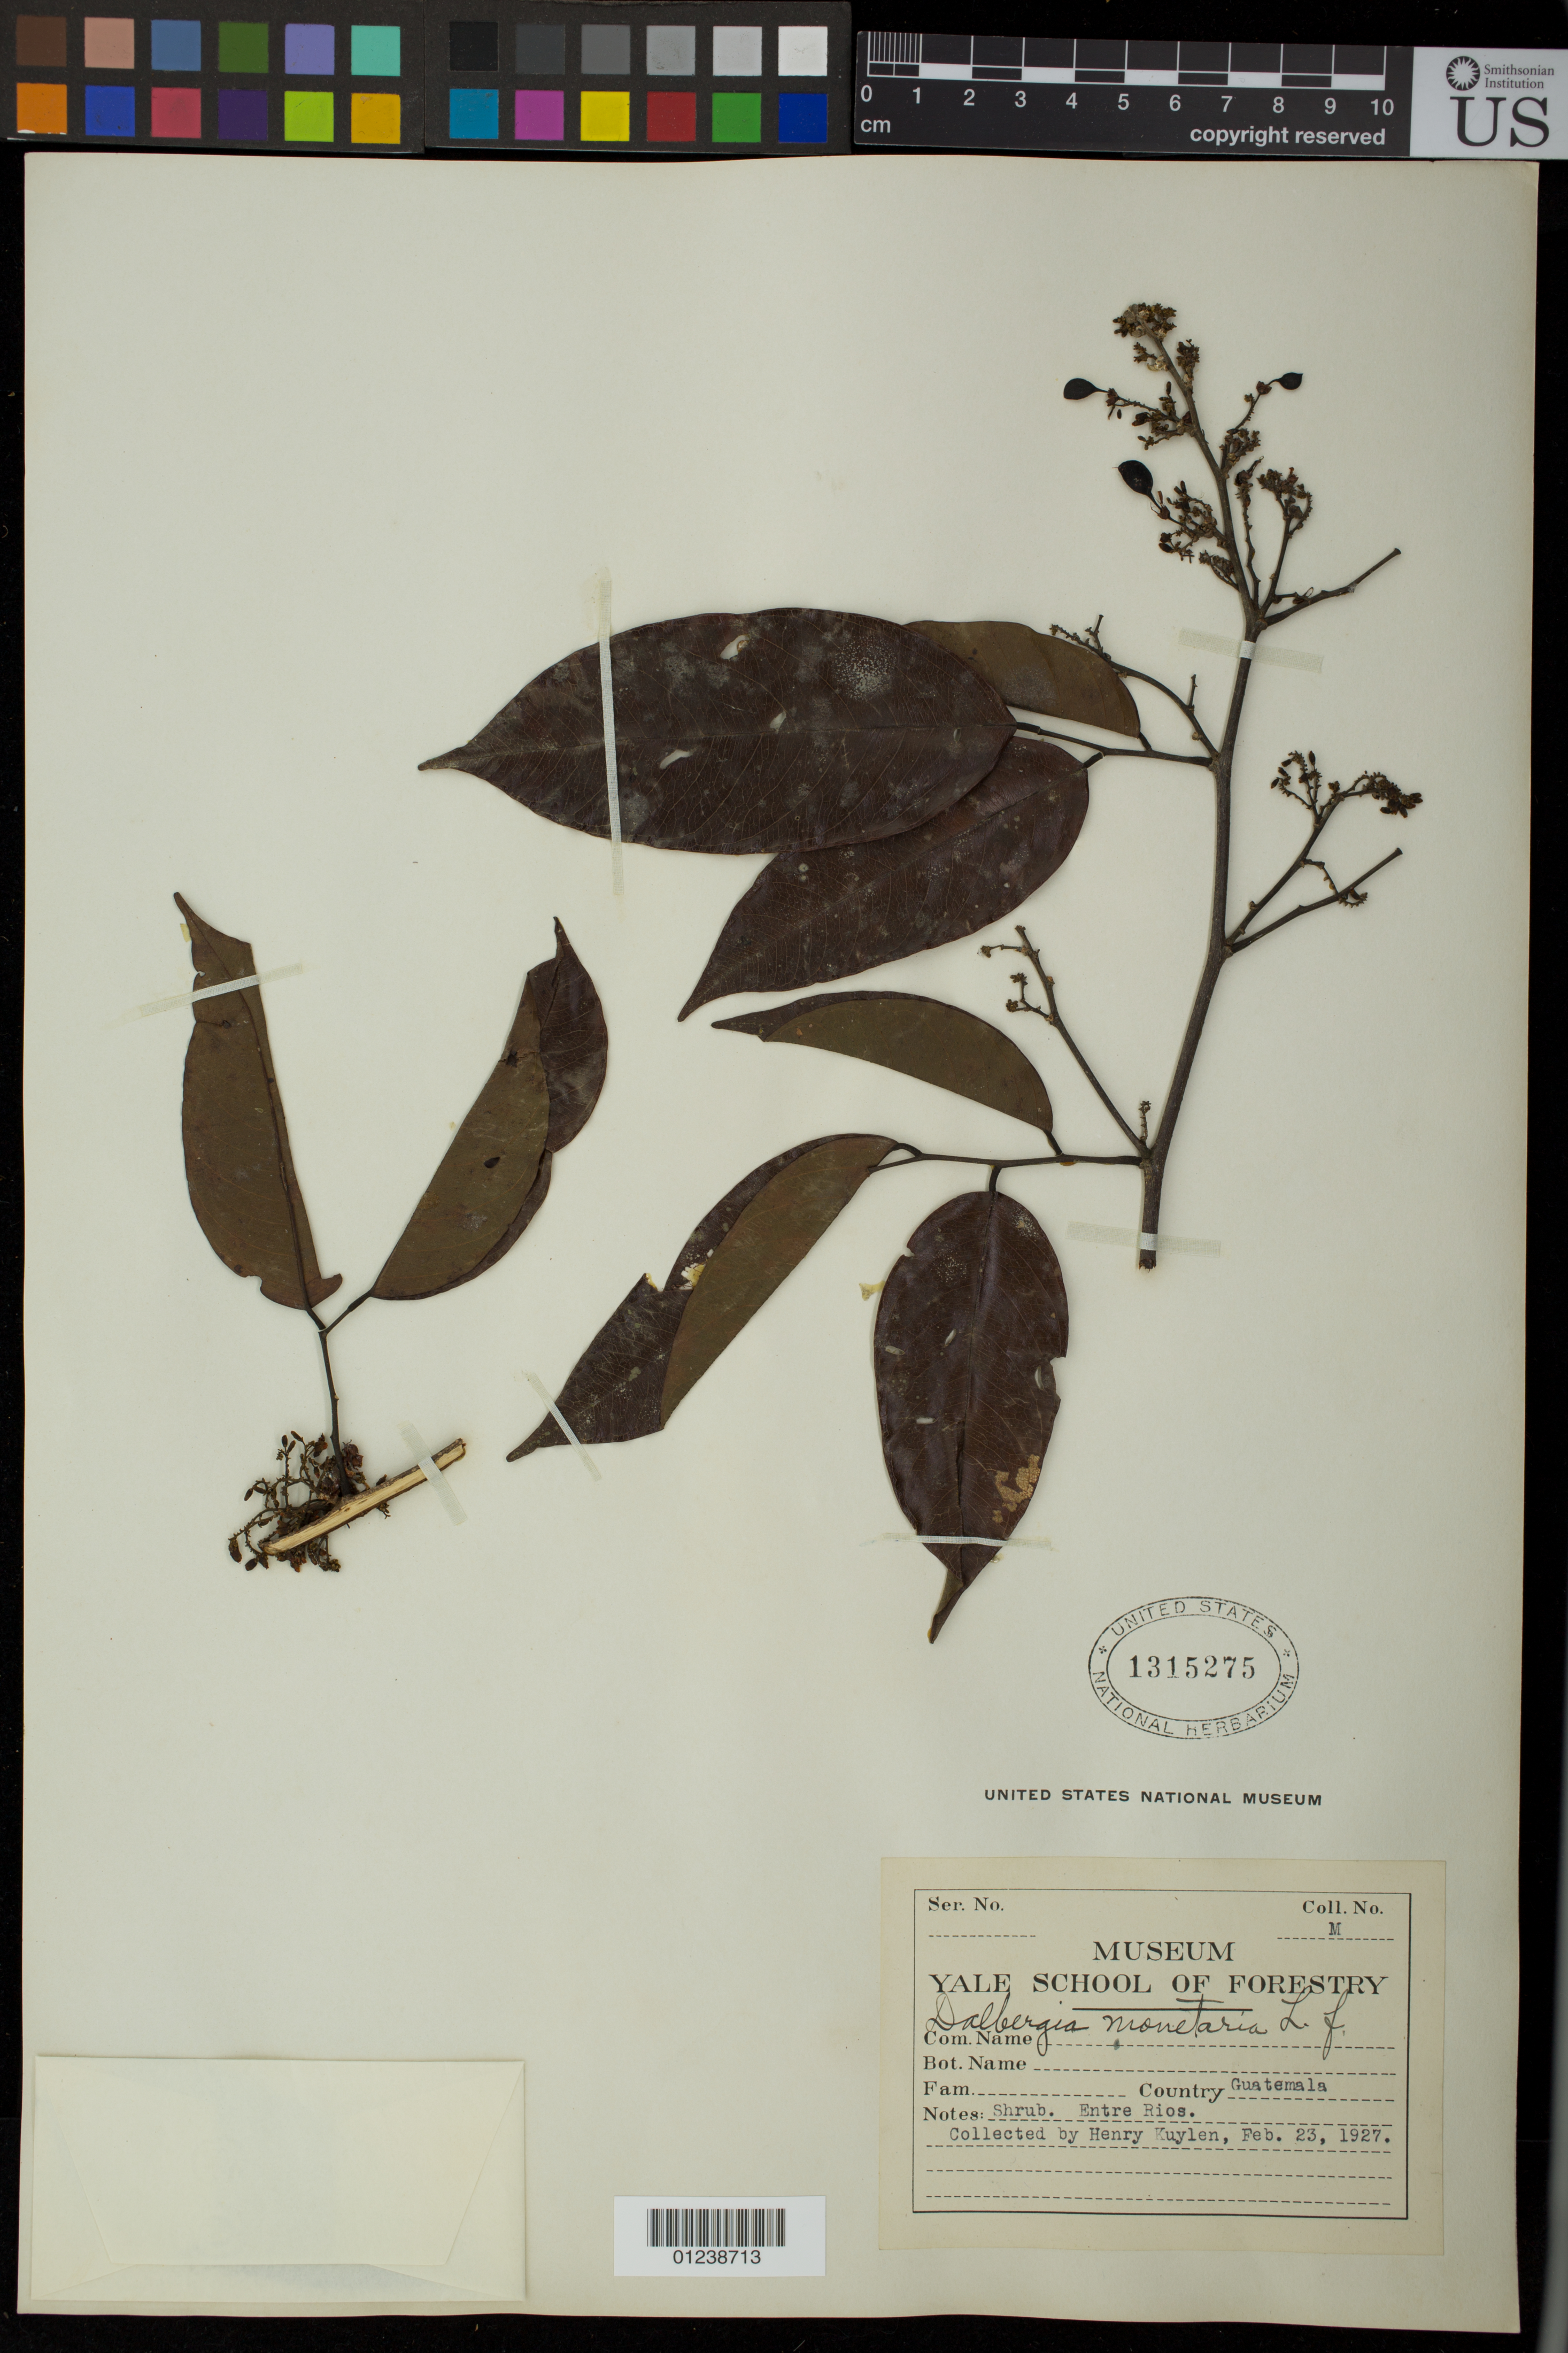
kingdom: Plantae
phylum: Tracheophyta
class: Magnoliopsida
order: Fabales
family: Fabaceae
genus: Dalbergia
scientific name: Dalbergia monetaria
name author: L. f.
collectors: H. Kuylen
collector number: M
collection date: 1927-02-23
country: Guatemala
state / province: Jutiapa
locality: Entre Rios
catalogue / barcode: US 1315275